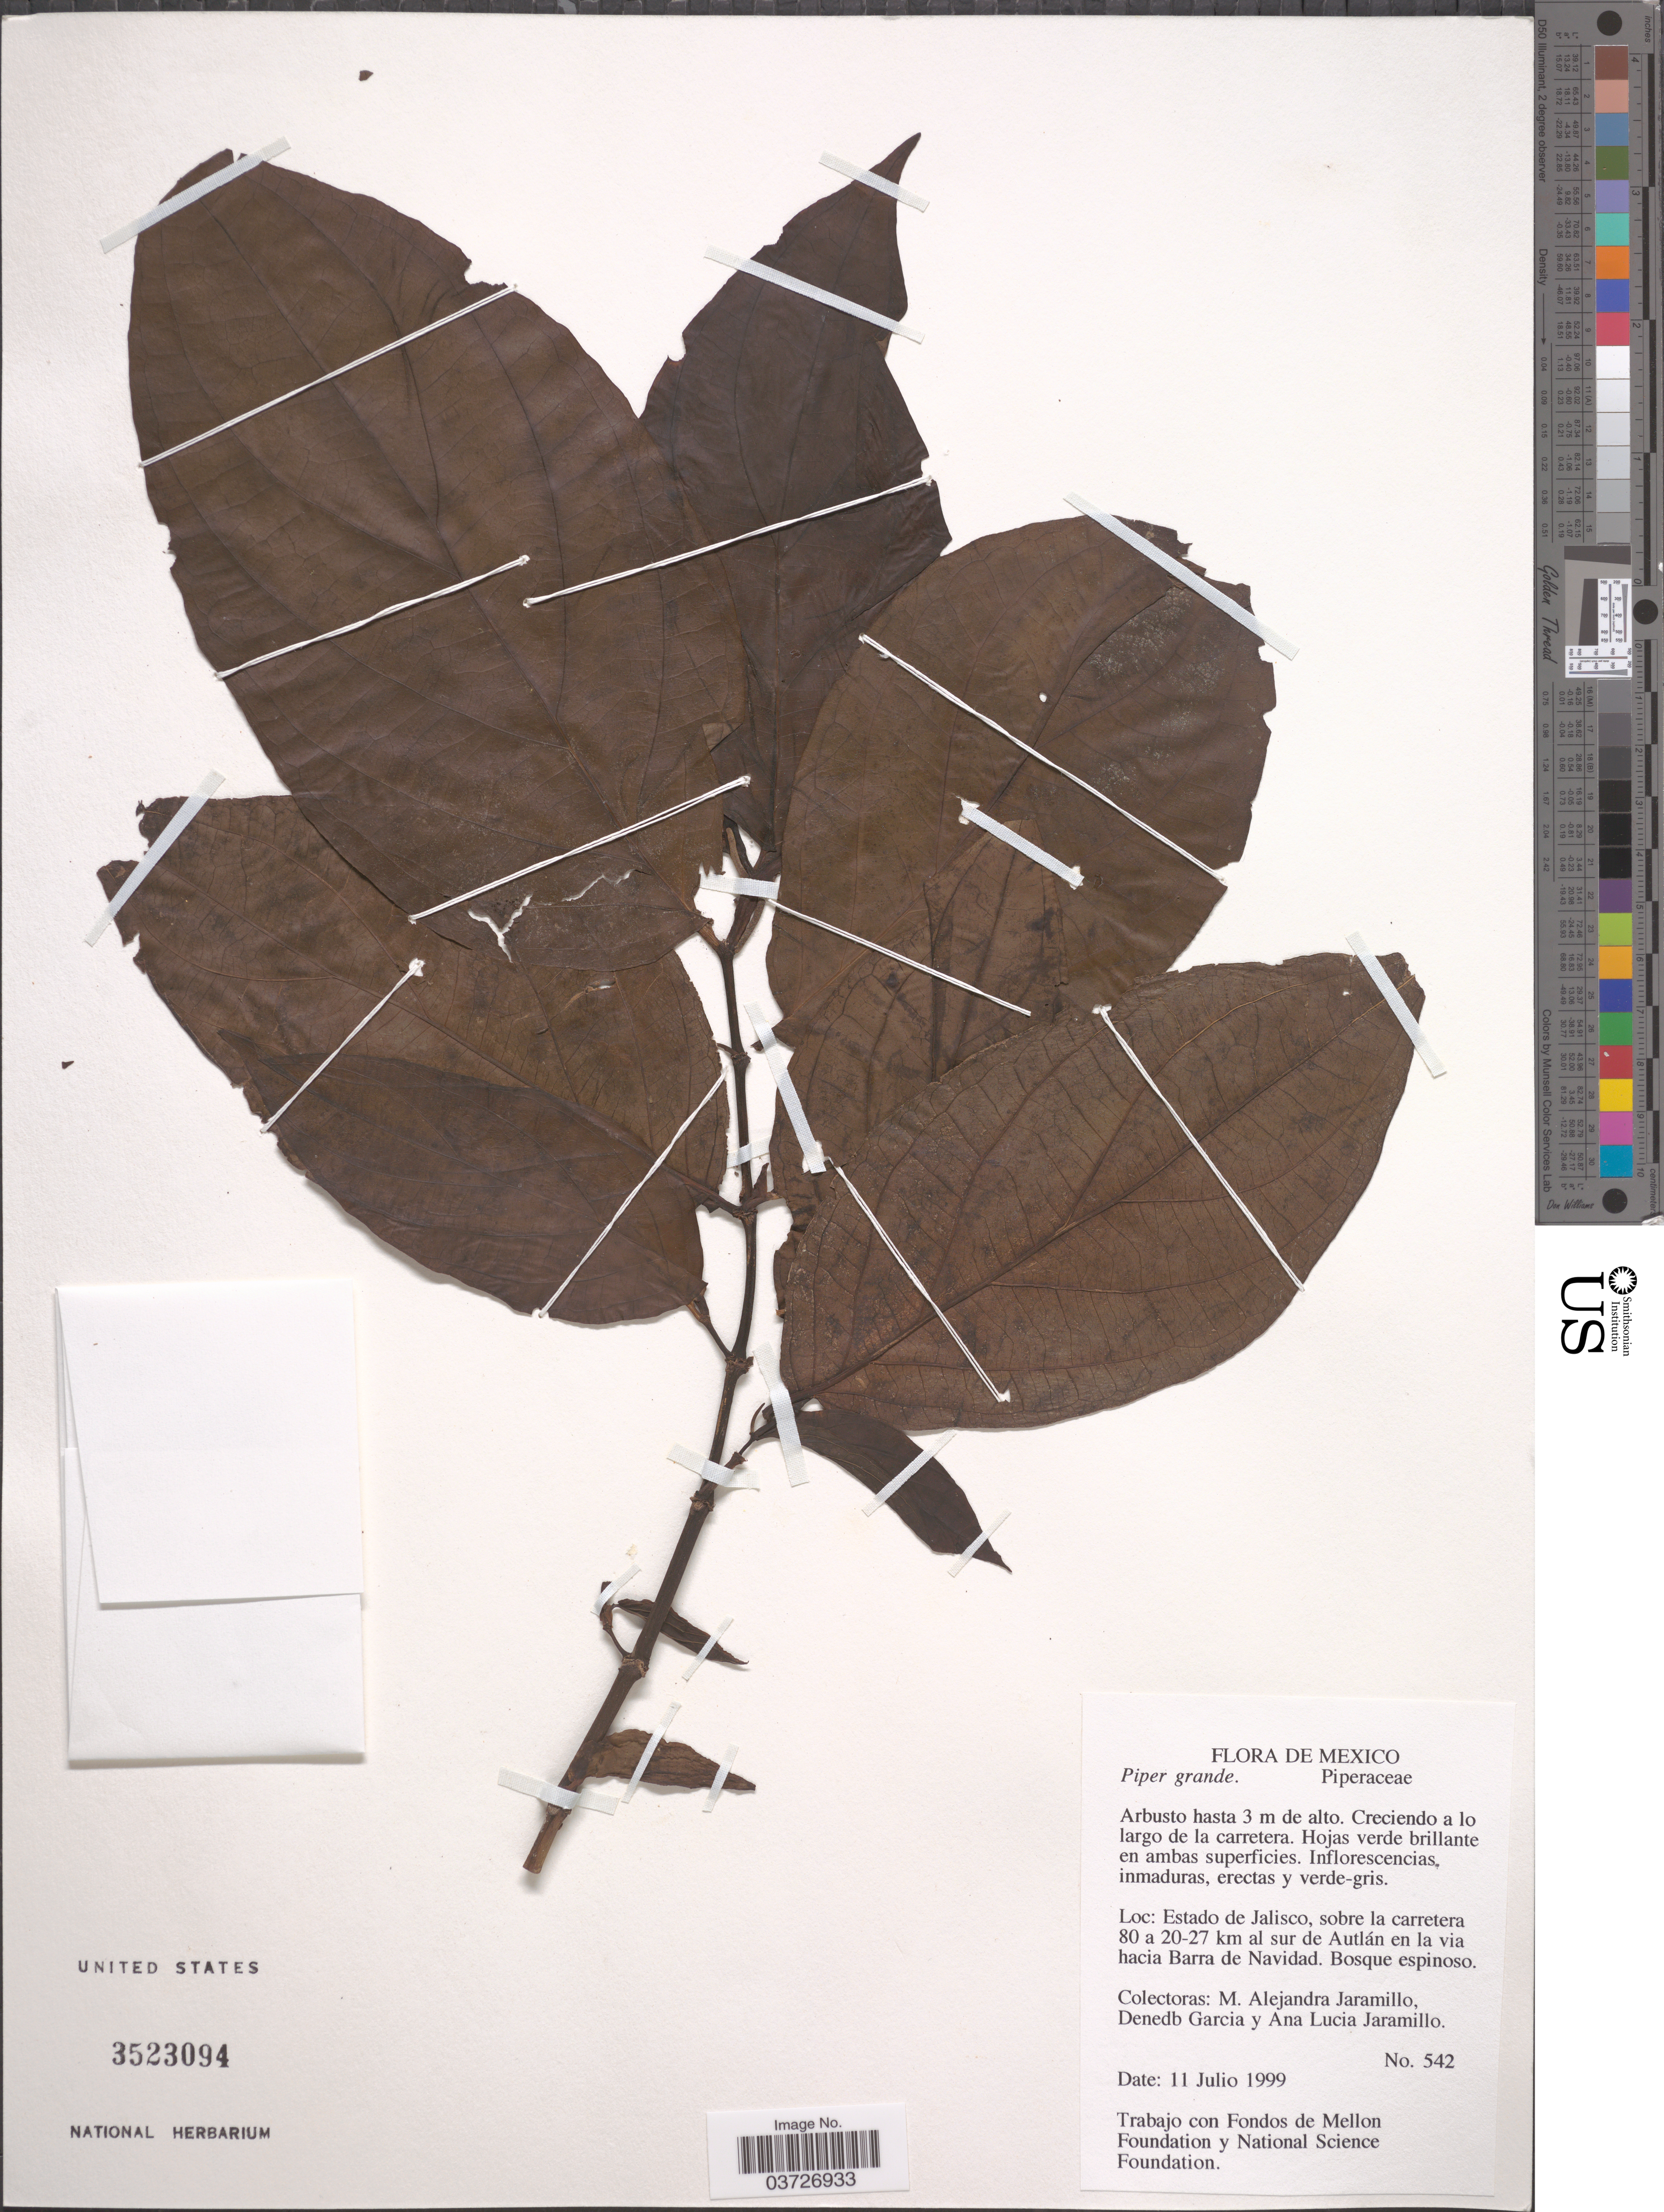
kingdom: Plantae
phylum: Tracheophyta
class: Magnoliopsida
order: Piperales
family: Piperaceae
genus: Piper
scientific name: Piper grande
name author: Vahl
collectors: M. A. Jaramillo, D. Garcia & A. Jaramillo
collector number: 542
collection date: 1999-07-11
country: Mexico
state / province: Jalisco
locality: Sobre la carretera 80 a 20-27 km al sur de Autlán en la via hacia Barra de Navidad.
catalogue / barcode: US 3523094